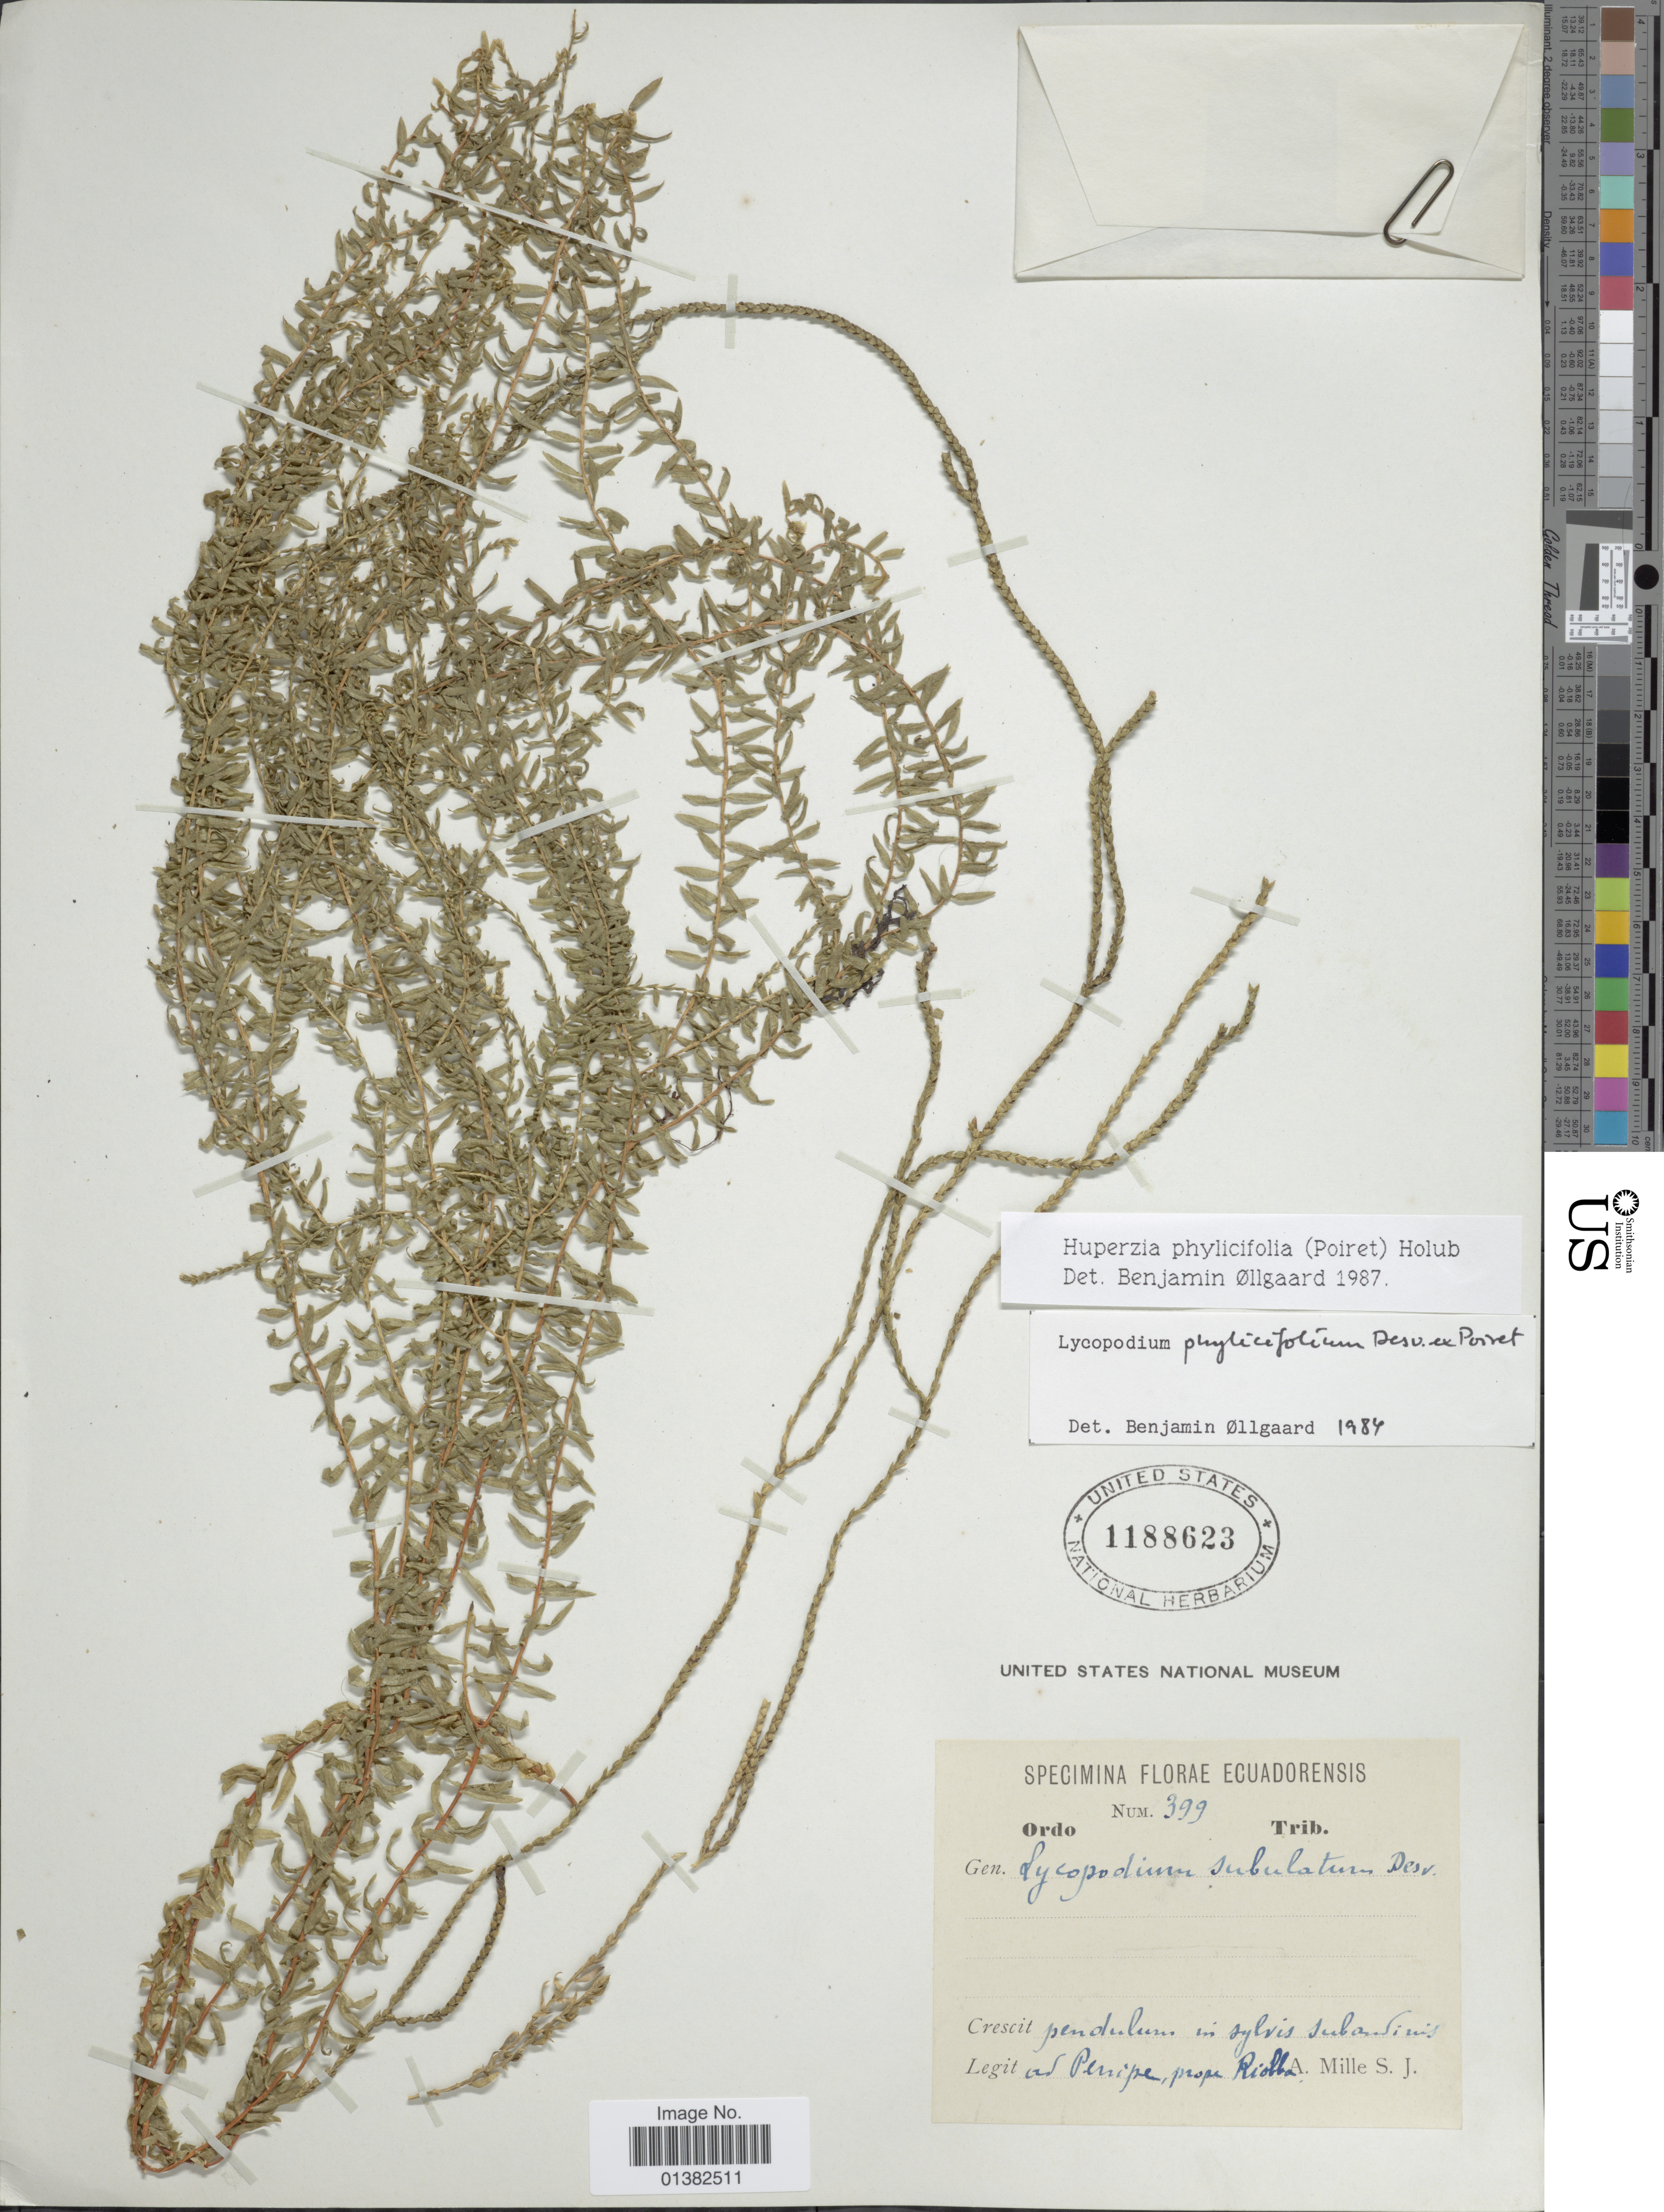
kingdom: Plantae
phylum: Tracheophyta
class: Lycopodiopsida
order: Lycopodiales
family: Lycopodiaceae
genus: Phlegmariurus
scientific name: Phlegmariurus phylicifolius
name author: (Desv. ex Poir.) B. Øllg.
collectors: A. Mille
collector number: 399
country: Ecuador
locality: Pendulum in sylvis subandinis ad Penipe, prope Riobba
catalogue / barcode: US 1188623